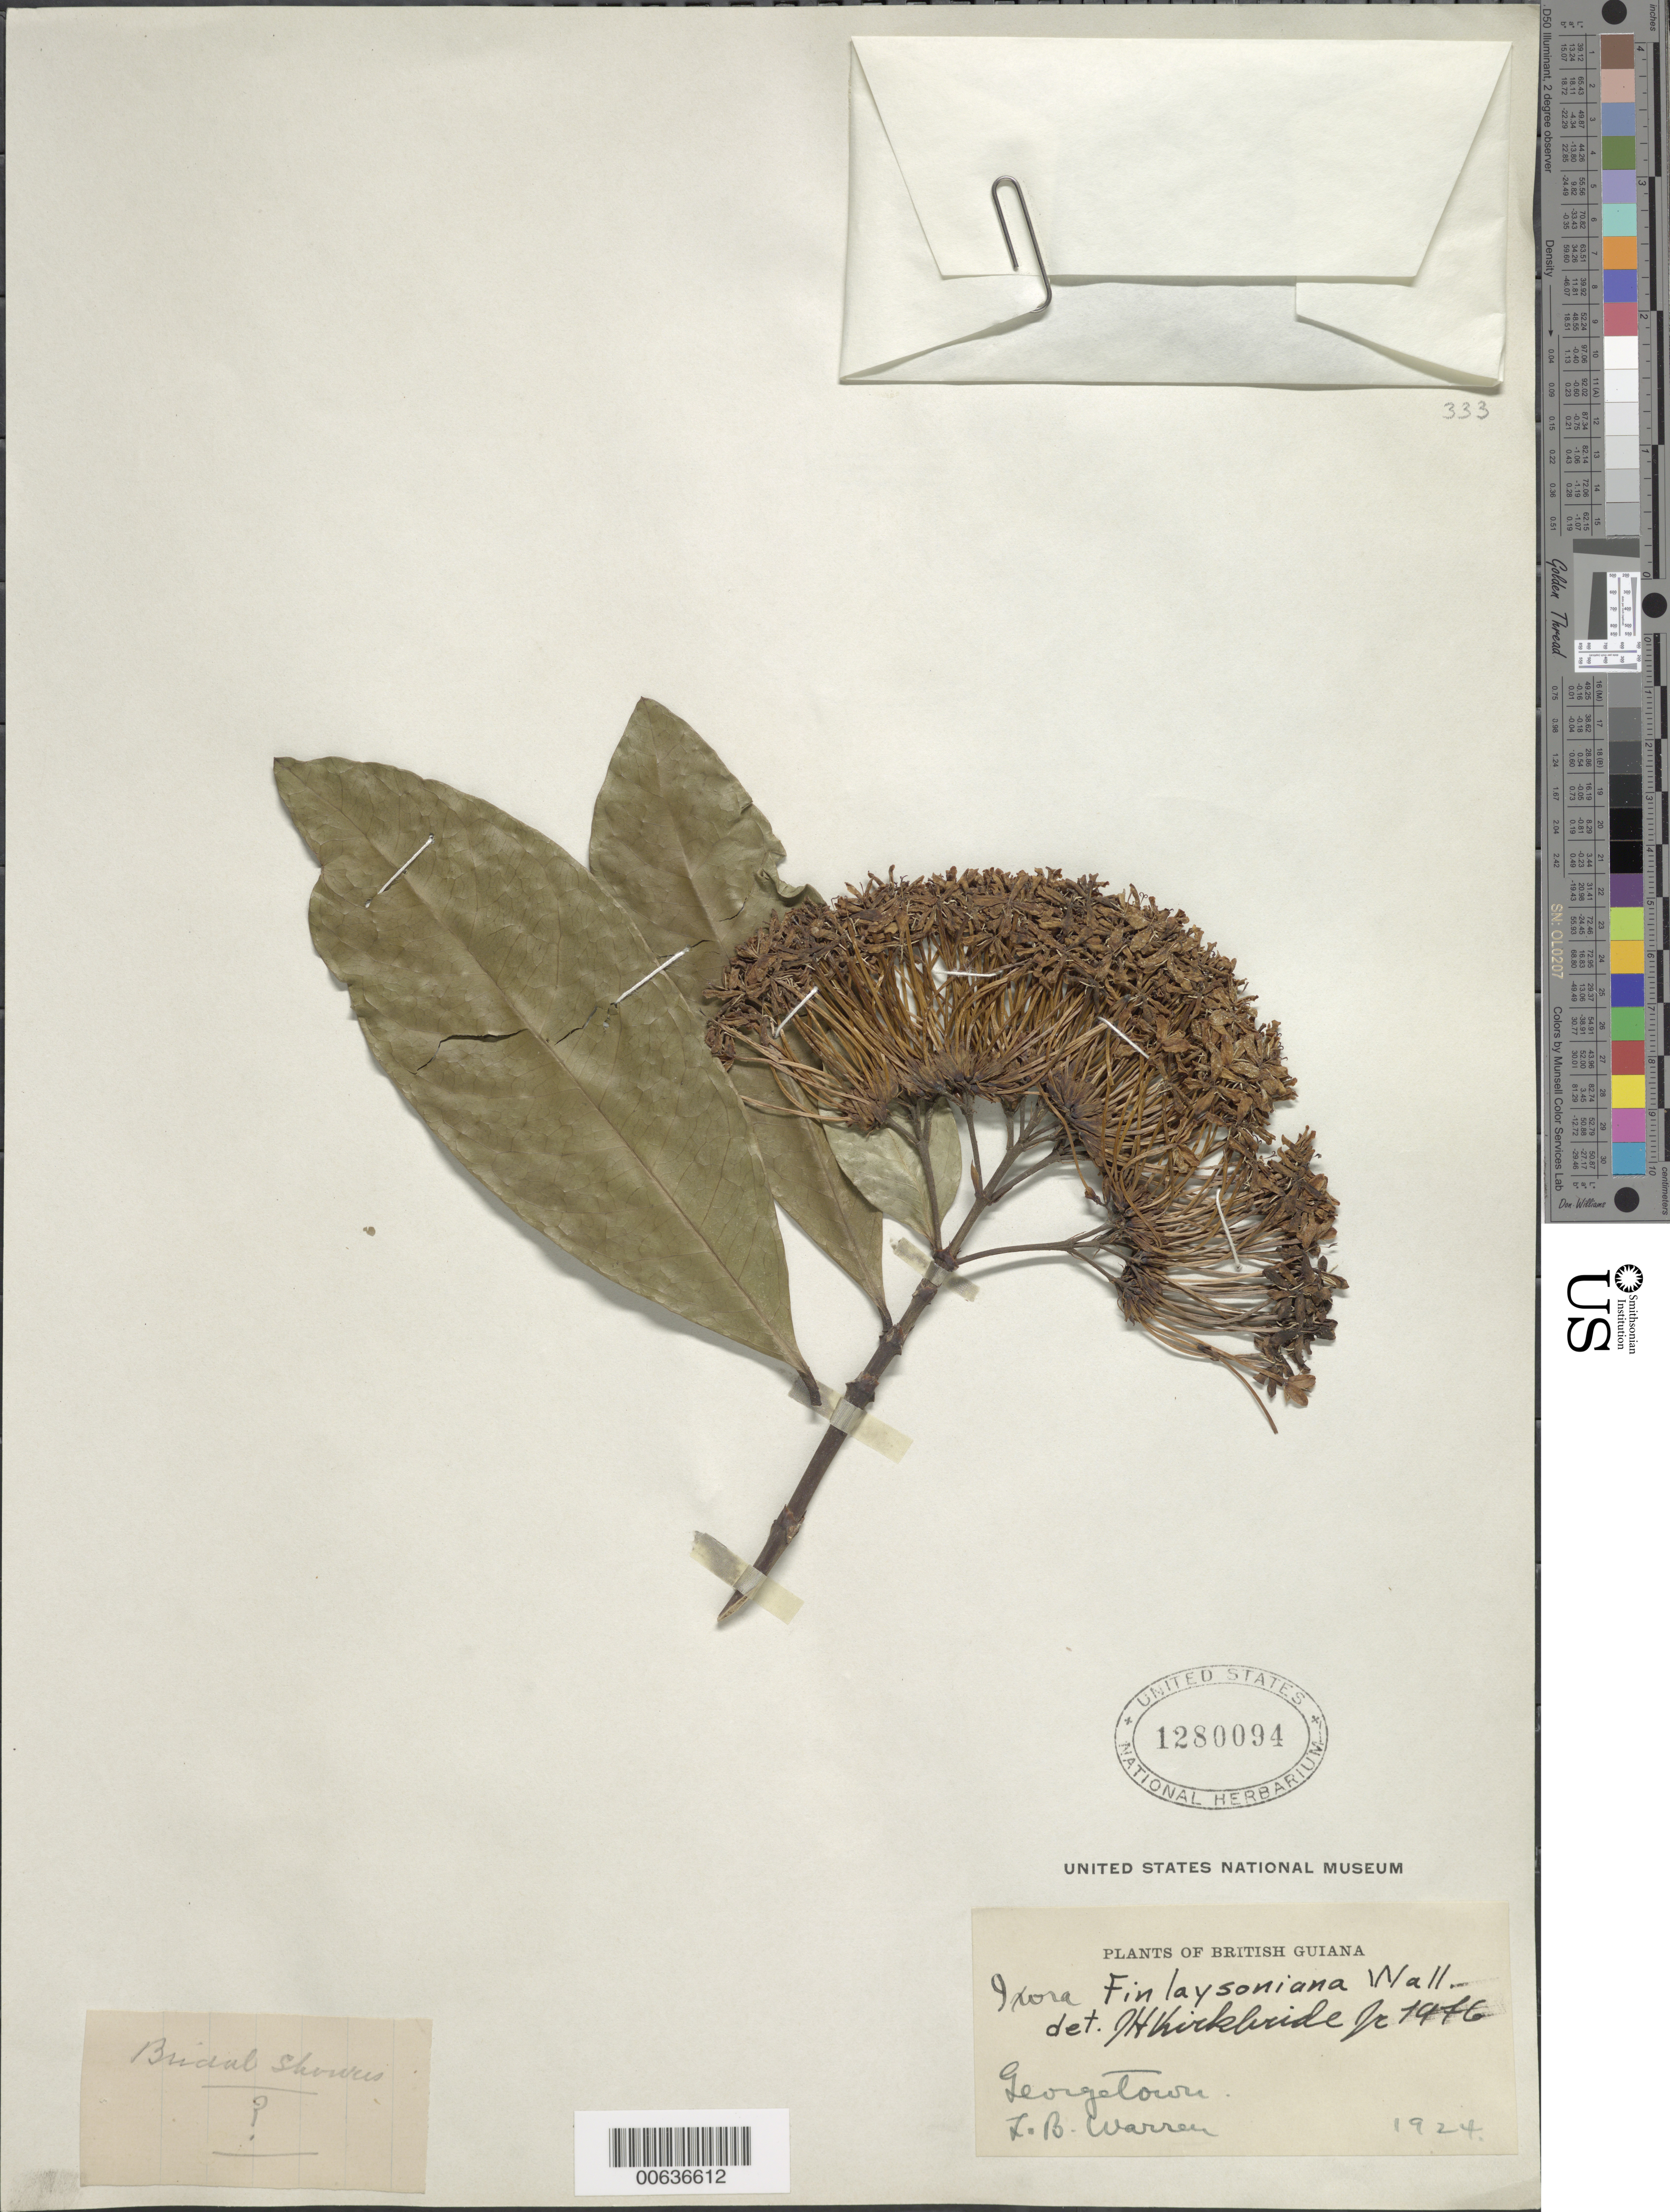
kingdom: Plantae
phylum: Tracheophyta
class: Magnoliopsida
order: Gentianales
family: Rubiaceae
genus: Ixora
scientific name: Ixora finlaysoniana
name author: Wall. ex G. Don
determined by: Kirkbride, J. H.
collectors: L. Warren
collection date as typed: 1924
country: Guyana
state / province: Demerara-Mahaica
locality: Georgetown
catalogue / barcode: US 1280094